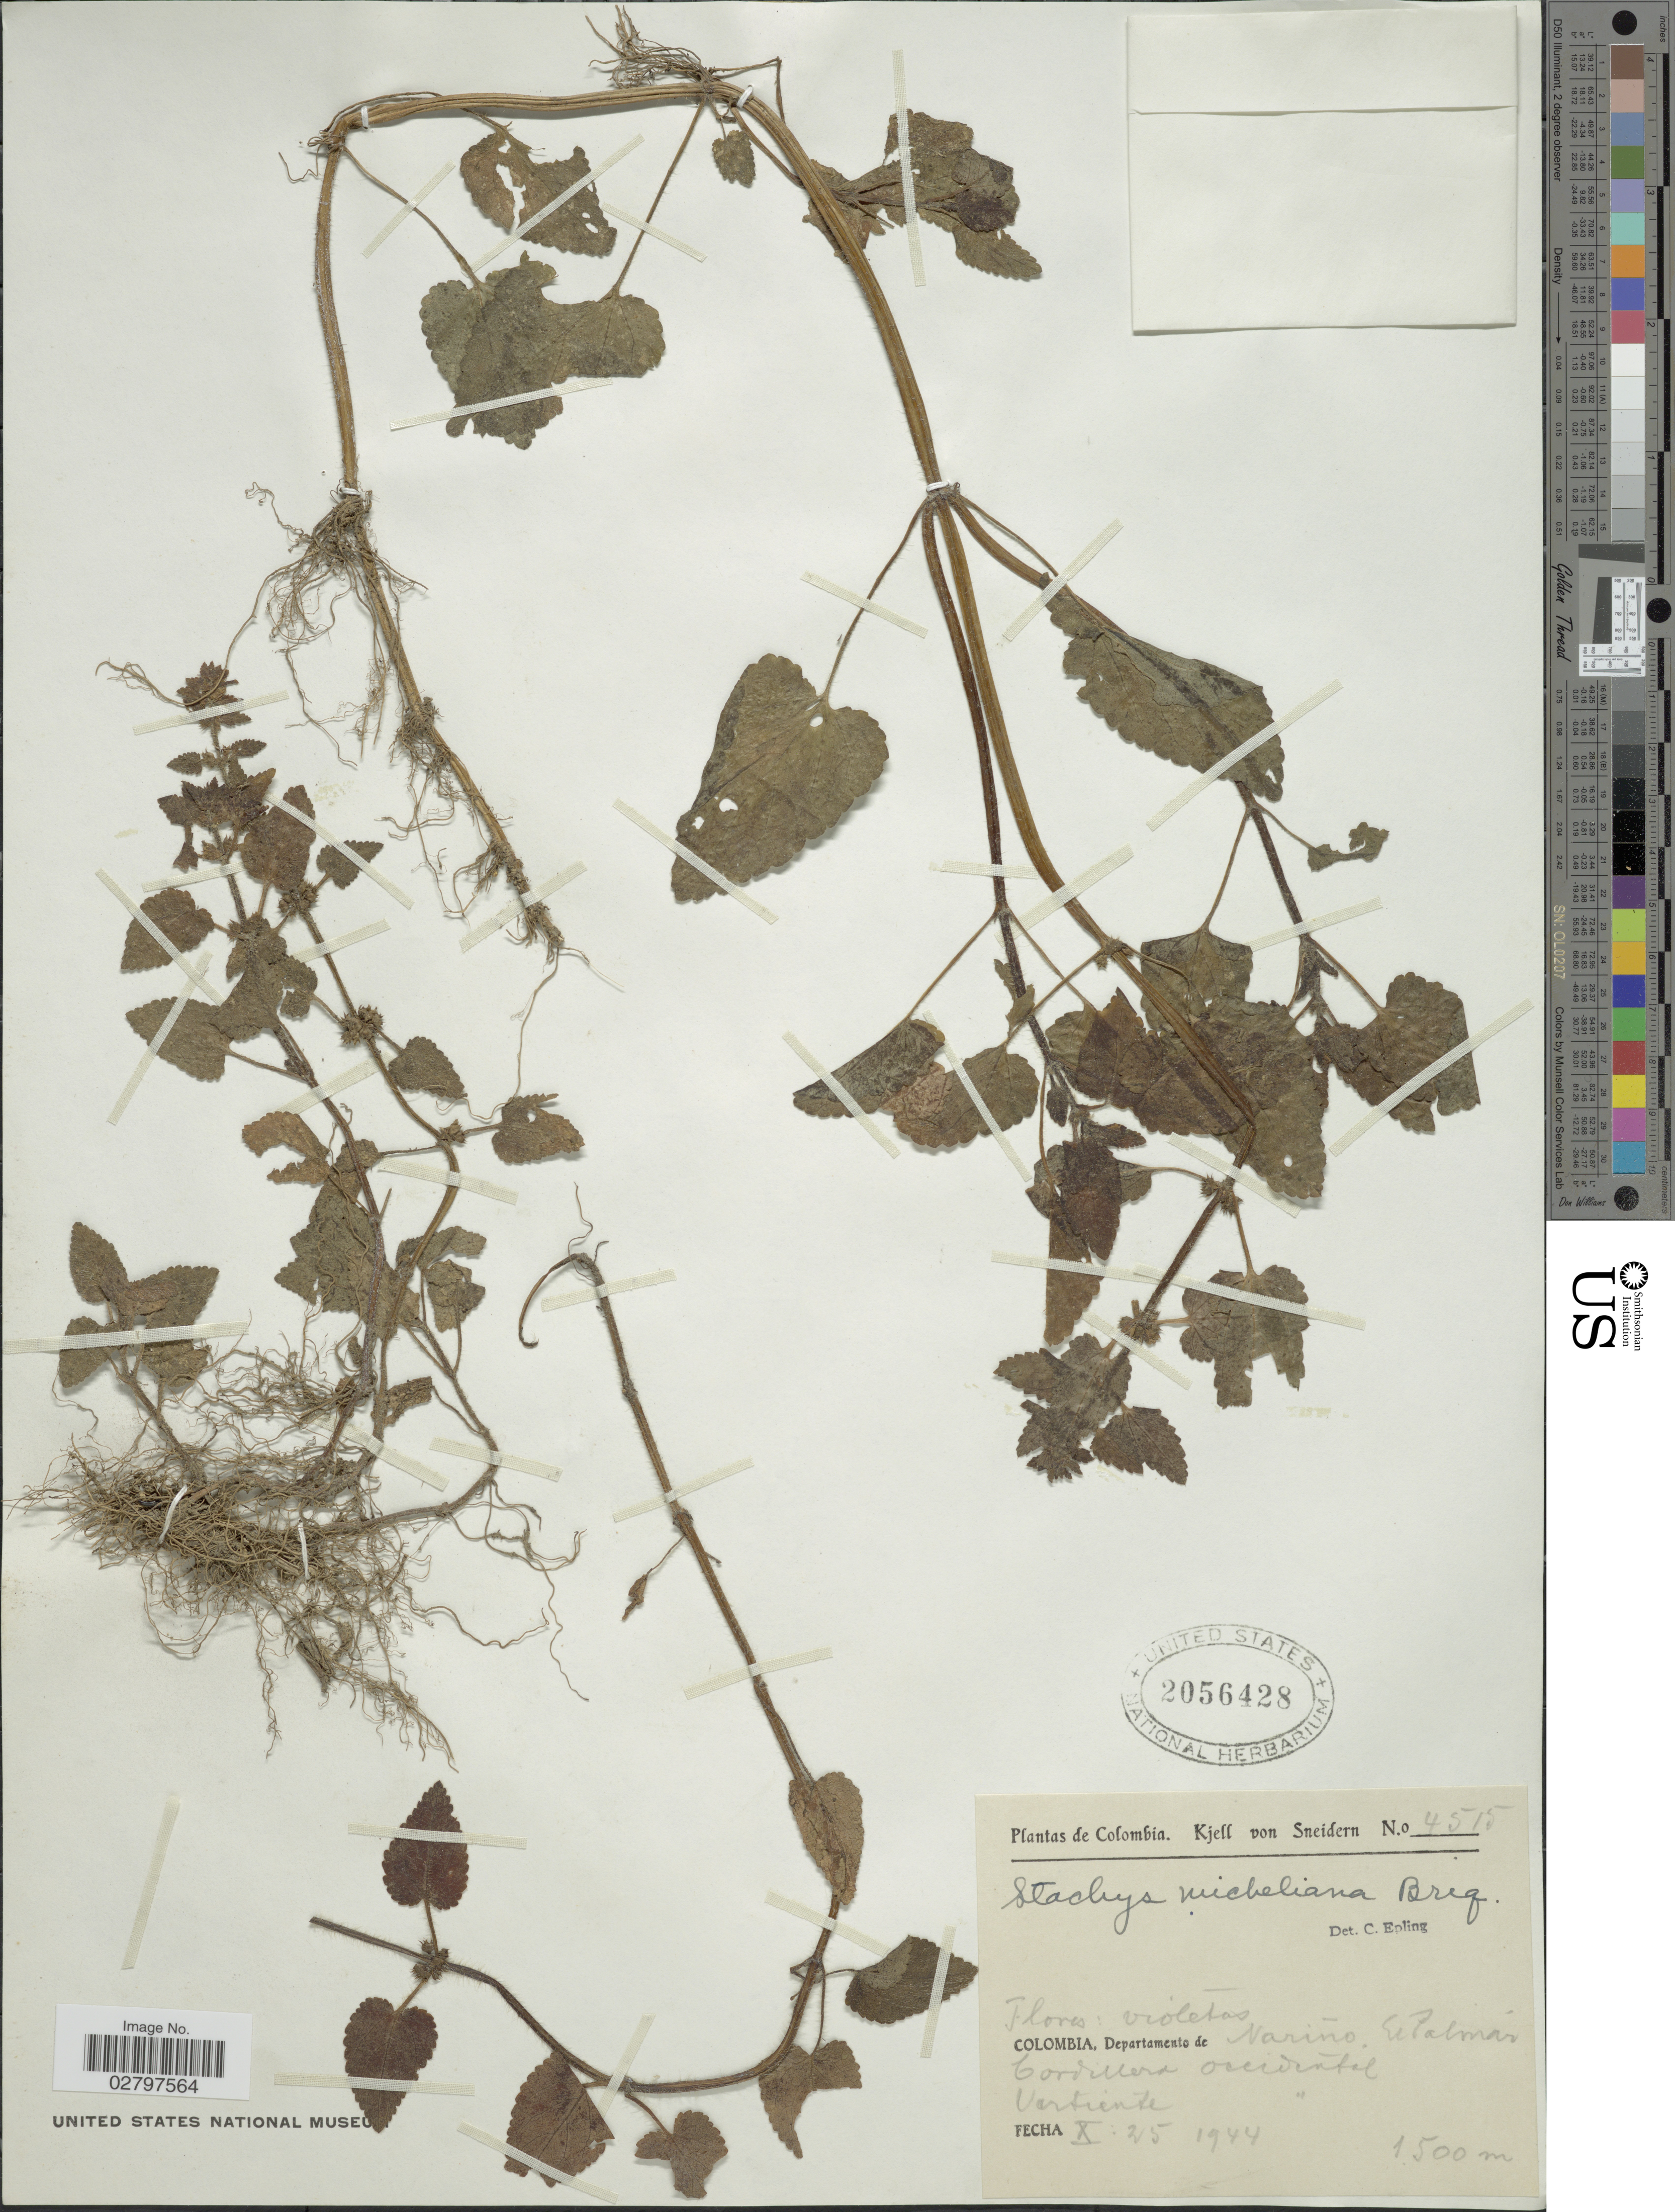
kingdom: Plantae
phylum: Tracheophyta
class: Magnoliopsida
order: Lamiales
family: Lamiaceae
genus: Stachys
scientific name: Stachys micheliana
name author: Briq. ex Micheli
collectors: K. von Sneidern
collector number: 4515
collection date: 1944-10-25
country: Colombia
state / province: Nariño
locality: Departamento de Nariño, El Palmár, Cordillera Occidental Vertiente.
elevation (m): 1500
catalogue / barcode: US 2056428